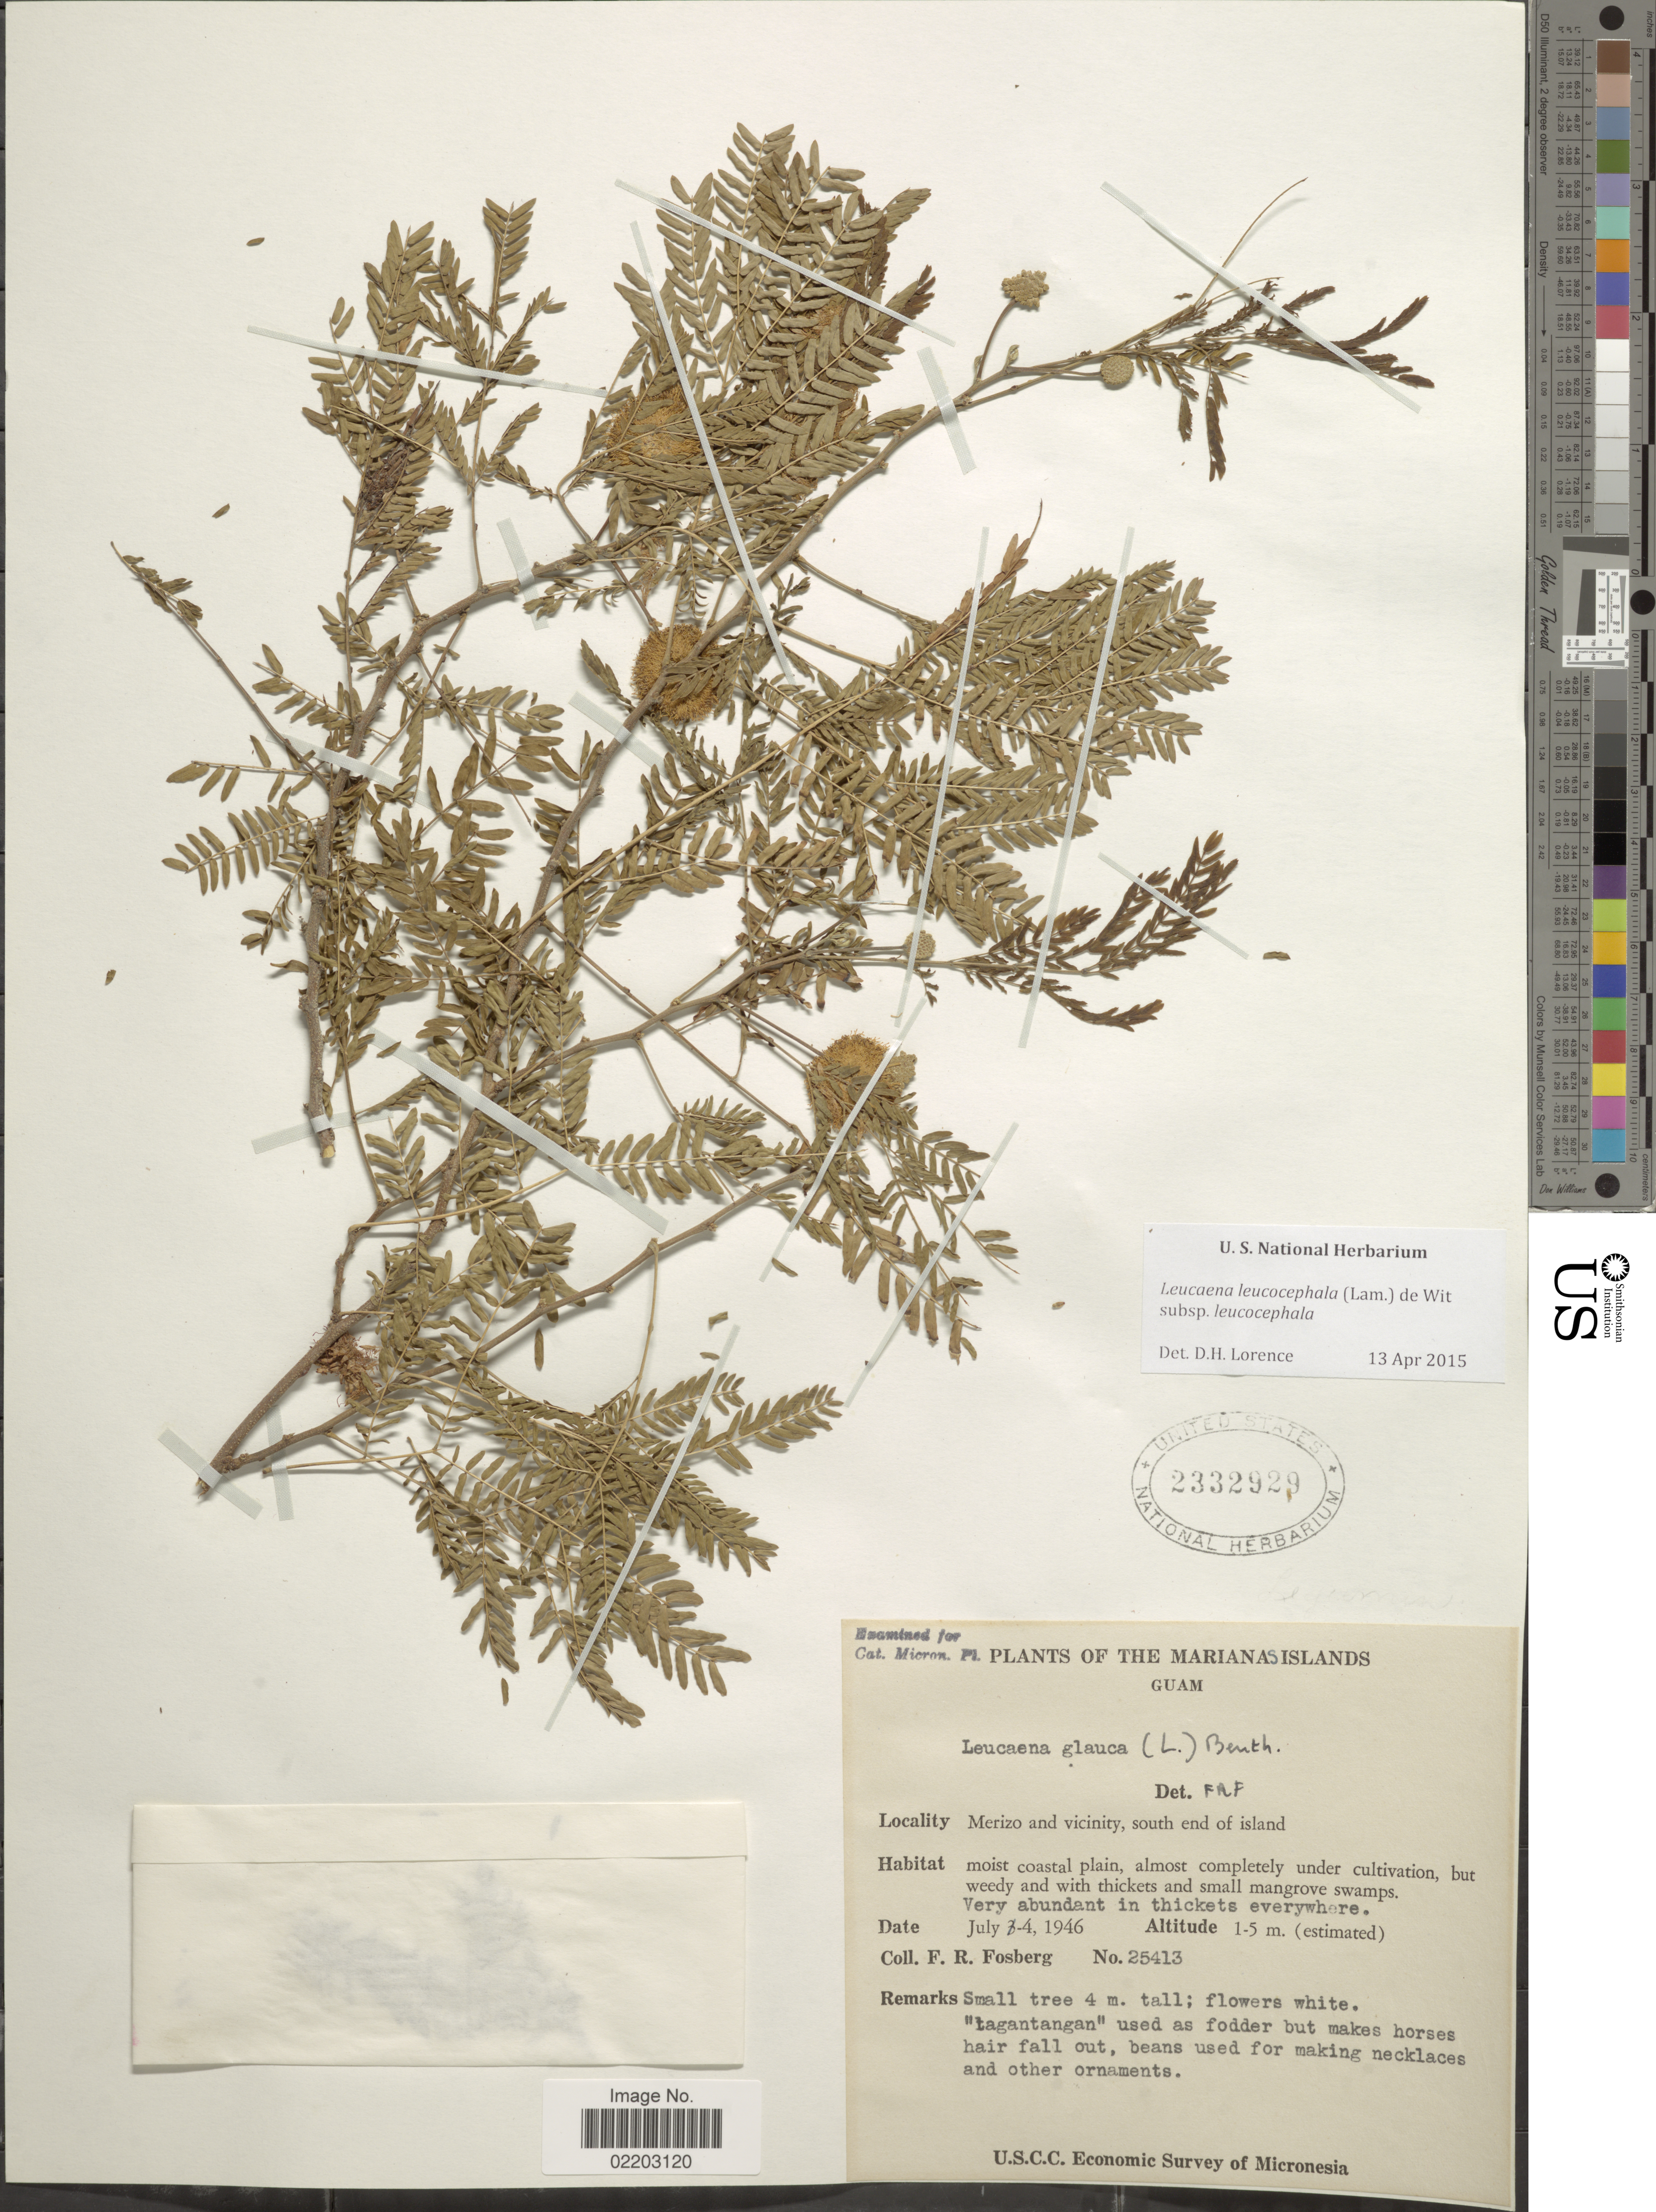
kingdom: Plantae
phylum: Tracheophyta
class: Magnoliopsida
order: Fabales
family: Fabaceae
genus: Leucaena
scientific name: Leucaena leucocephala subsp. leucocephala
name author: (Lam.) de Wit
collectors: F. R. Fosberg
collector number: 25413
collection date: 1946-07-04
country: Guam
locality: Marianas Islands, Guam. Merizo and vicinity, south end of island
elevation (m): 1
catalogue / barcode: US 2332929